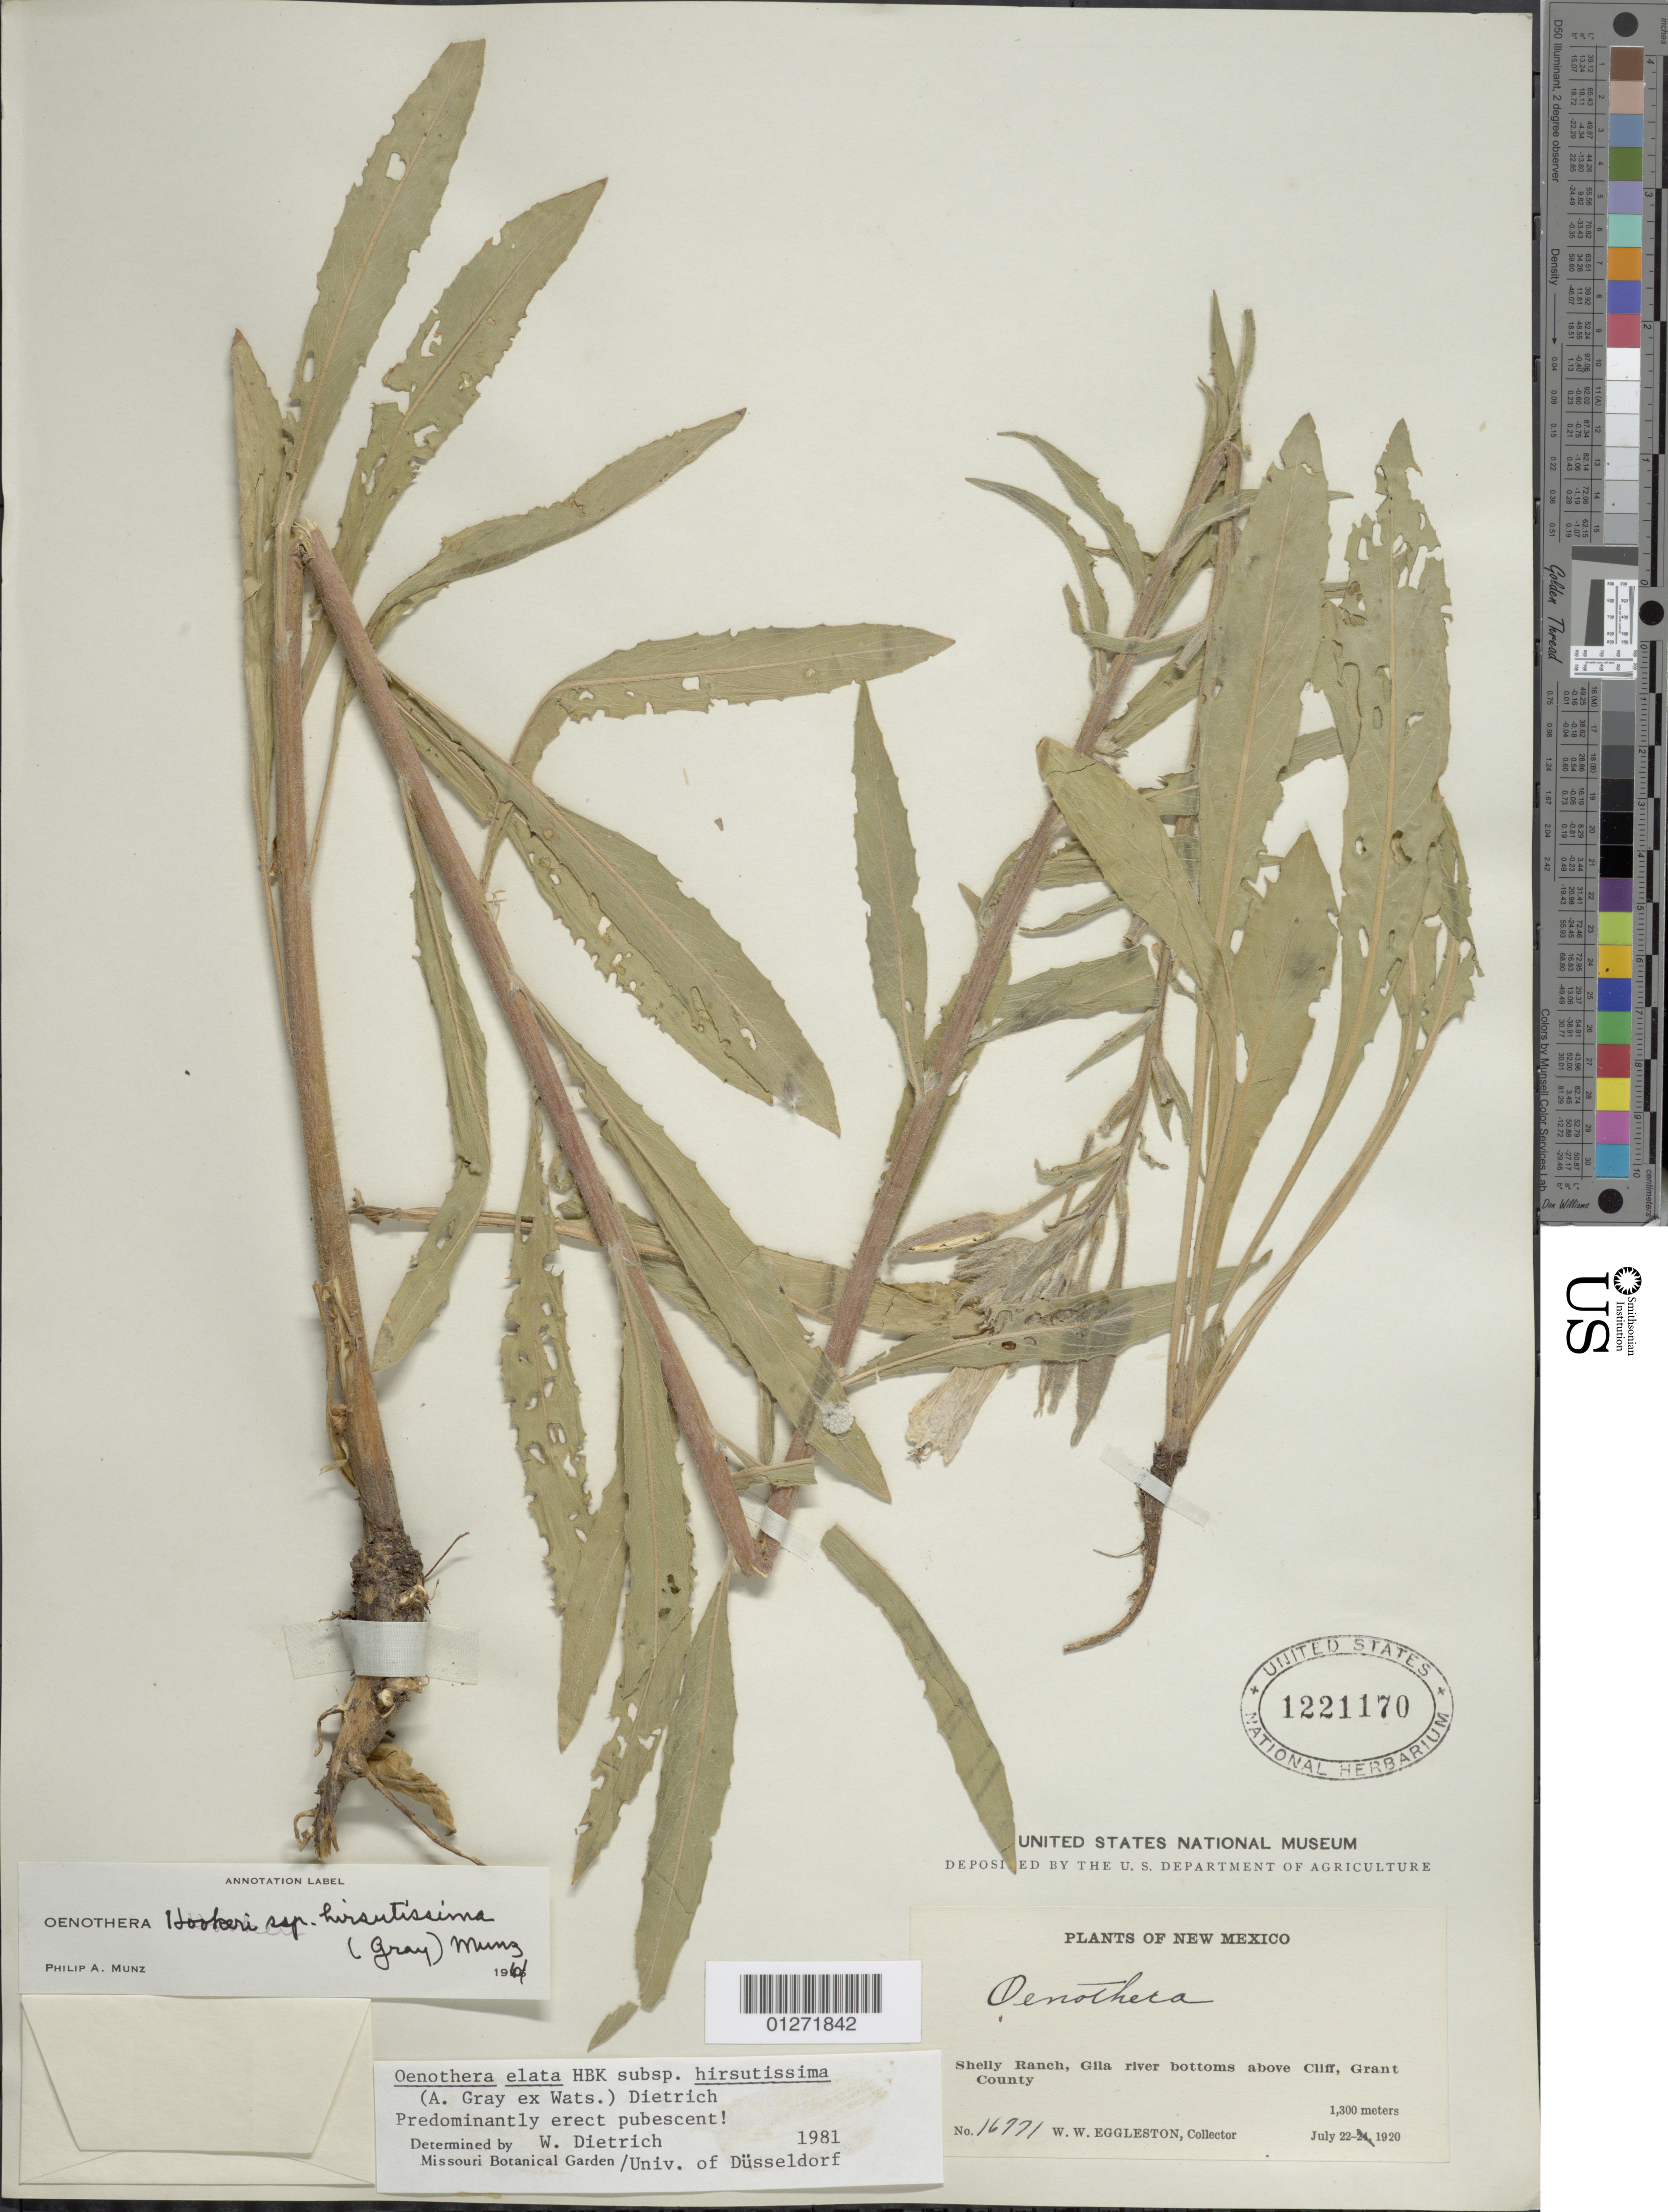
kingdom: Plantae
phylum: Tracheophyta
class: Magnoliopsida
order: Myrtales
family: Onagraceae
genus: Oenothera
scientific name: Oenothera elata subsp. hirsutissima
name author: (A. Gray ex S. Watson) W. Dietr.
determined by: Dietrich, W.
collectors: W. W. Eggleston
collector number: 16771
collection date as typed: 22 Jul 1920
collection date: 1920-07-22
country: United States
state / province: New Mexico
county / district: Grant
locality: Shelly Ranch, Gila river bottoms above Cliff.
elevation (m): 1300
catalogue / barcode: US 1221170